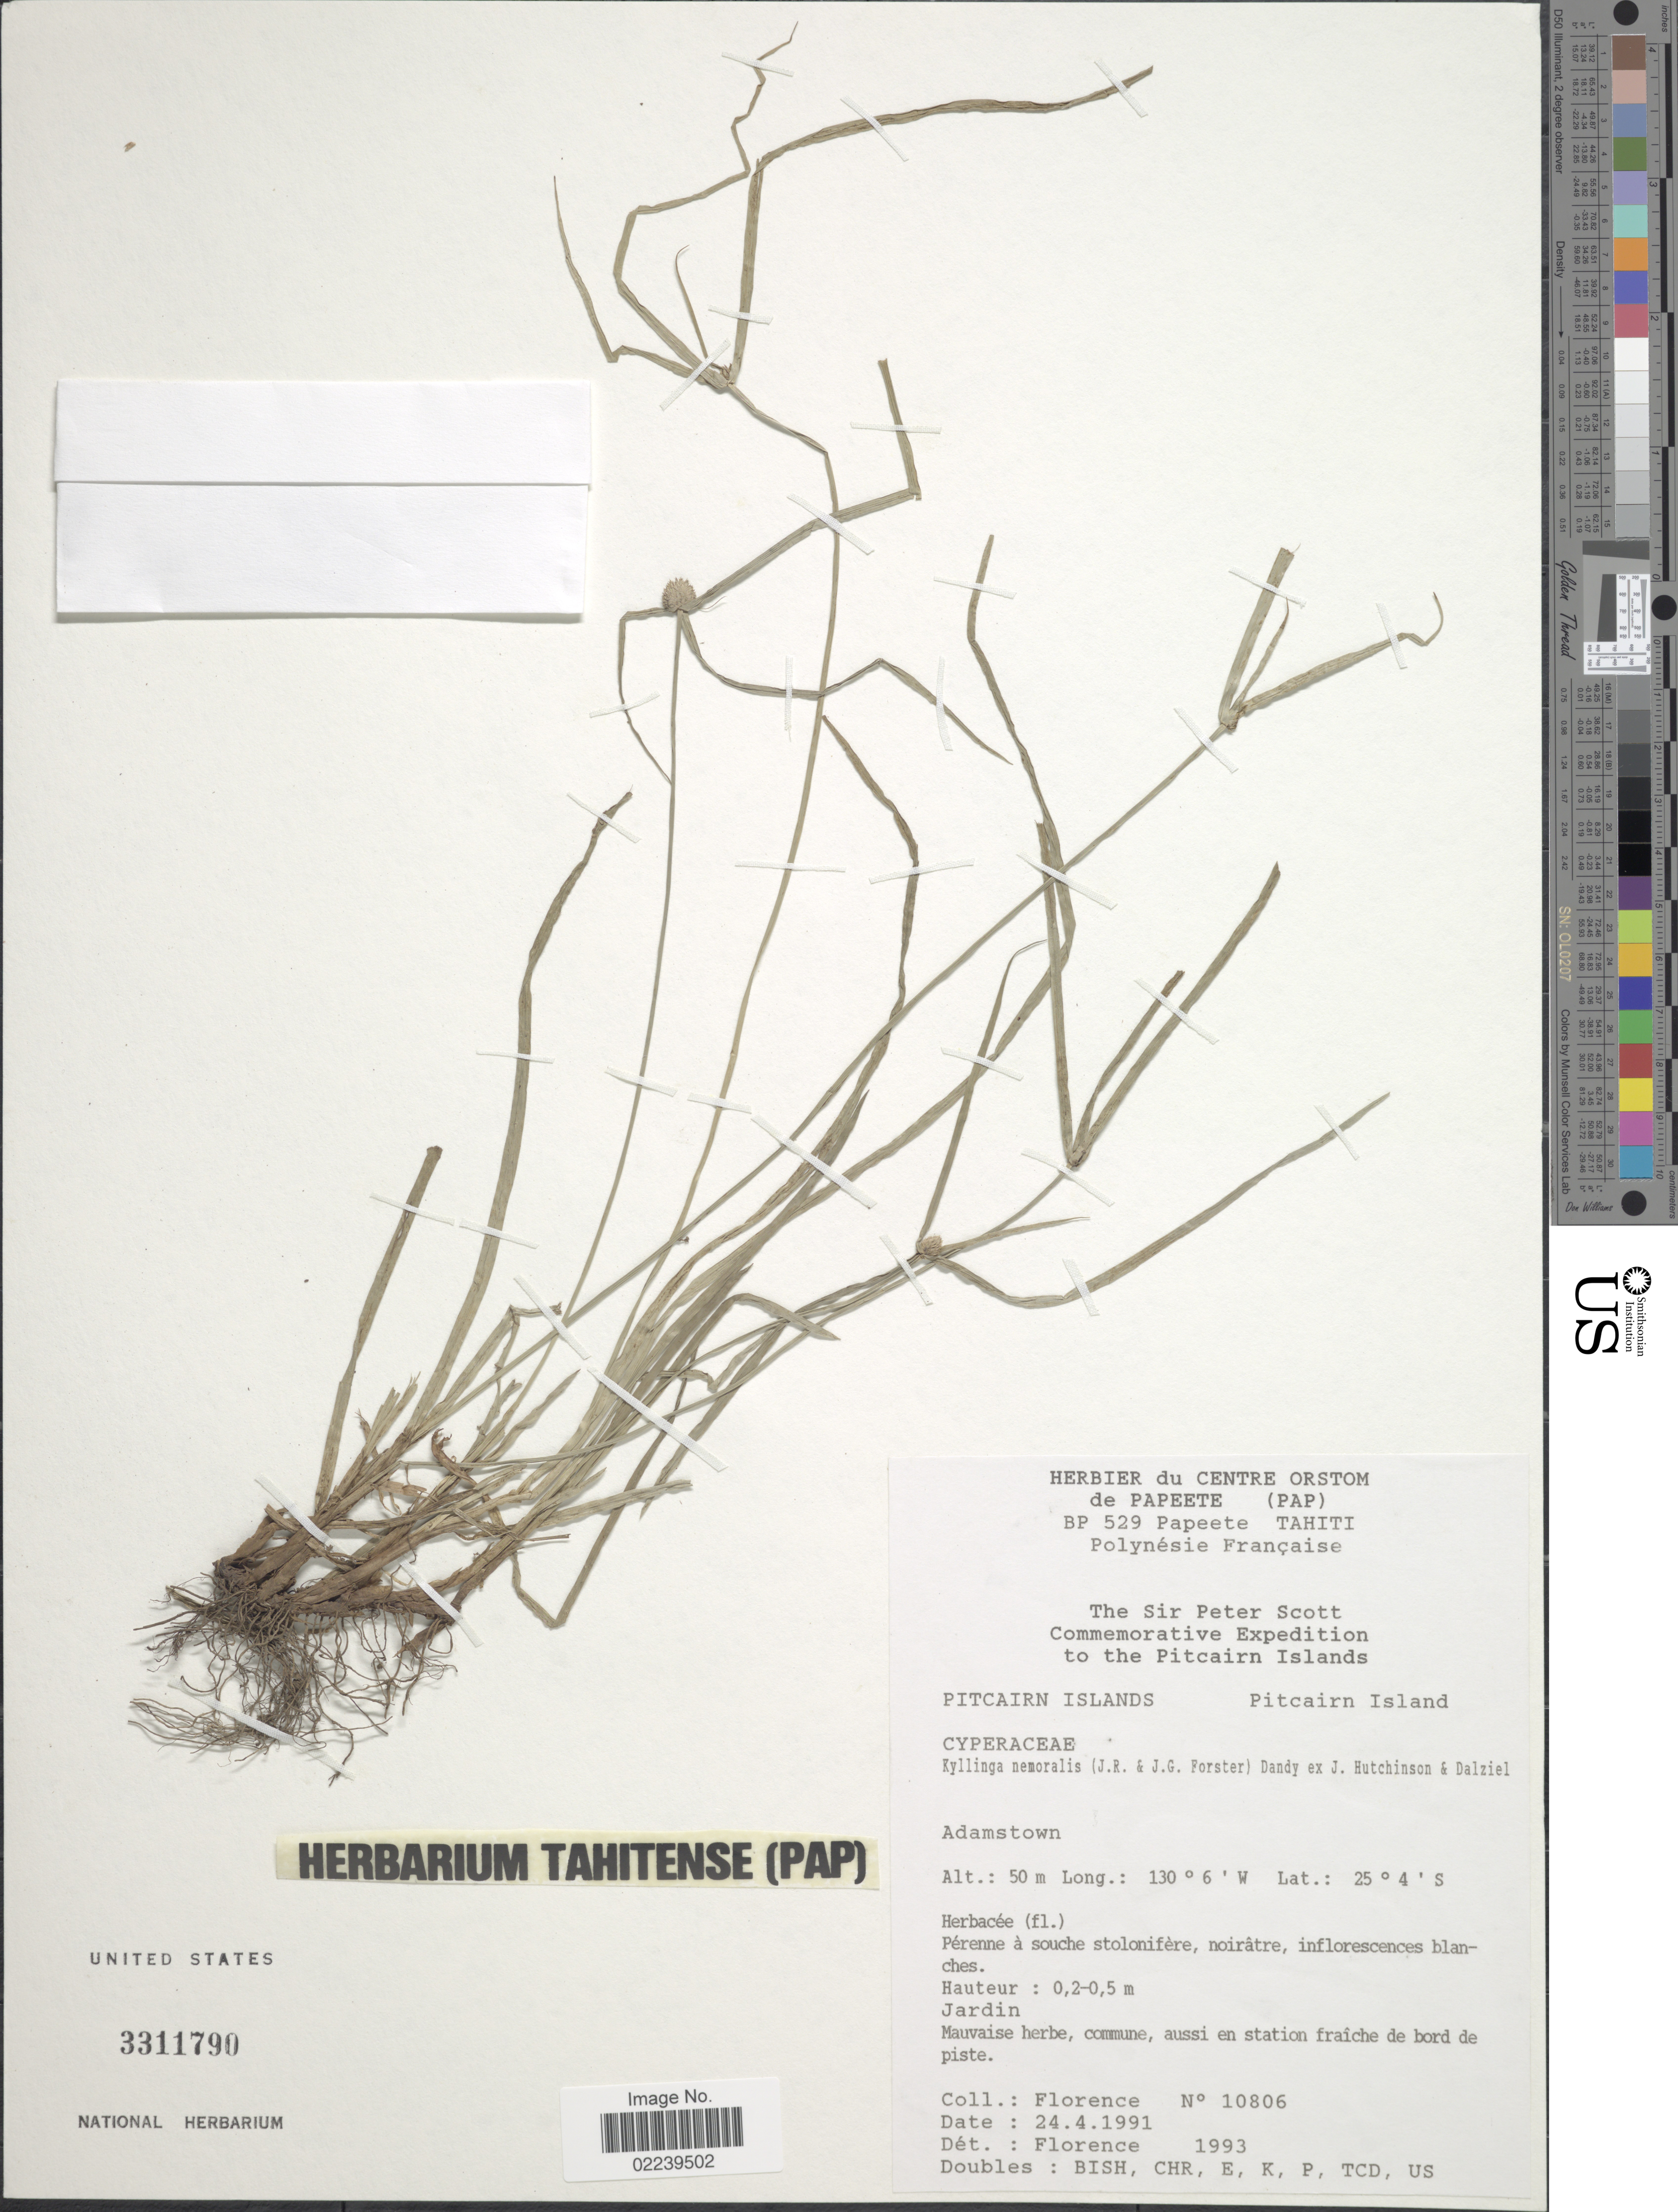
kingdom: Plantae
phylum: Tracheophyta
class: Liliopsida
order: Poales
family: Cyperaceae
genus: Cyperus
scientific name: Cyperus mindorensis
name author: (Steud.) Huygh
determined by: Strong, M. T., (US), Smithsonian Institution - National Museum of Natural History (UNITED STATES)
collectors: -. Florence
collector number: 10806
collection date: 1991-04-24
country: Pitcairn Islands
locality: Pitcairn Islands. Adamstown. The Sir Peter Scott Commemorative. Jardin.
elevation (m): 50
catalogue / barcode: US 3311790